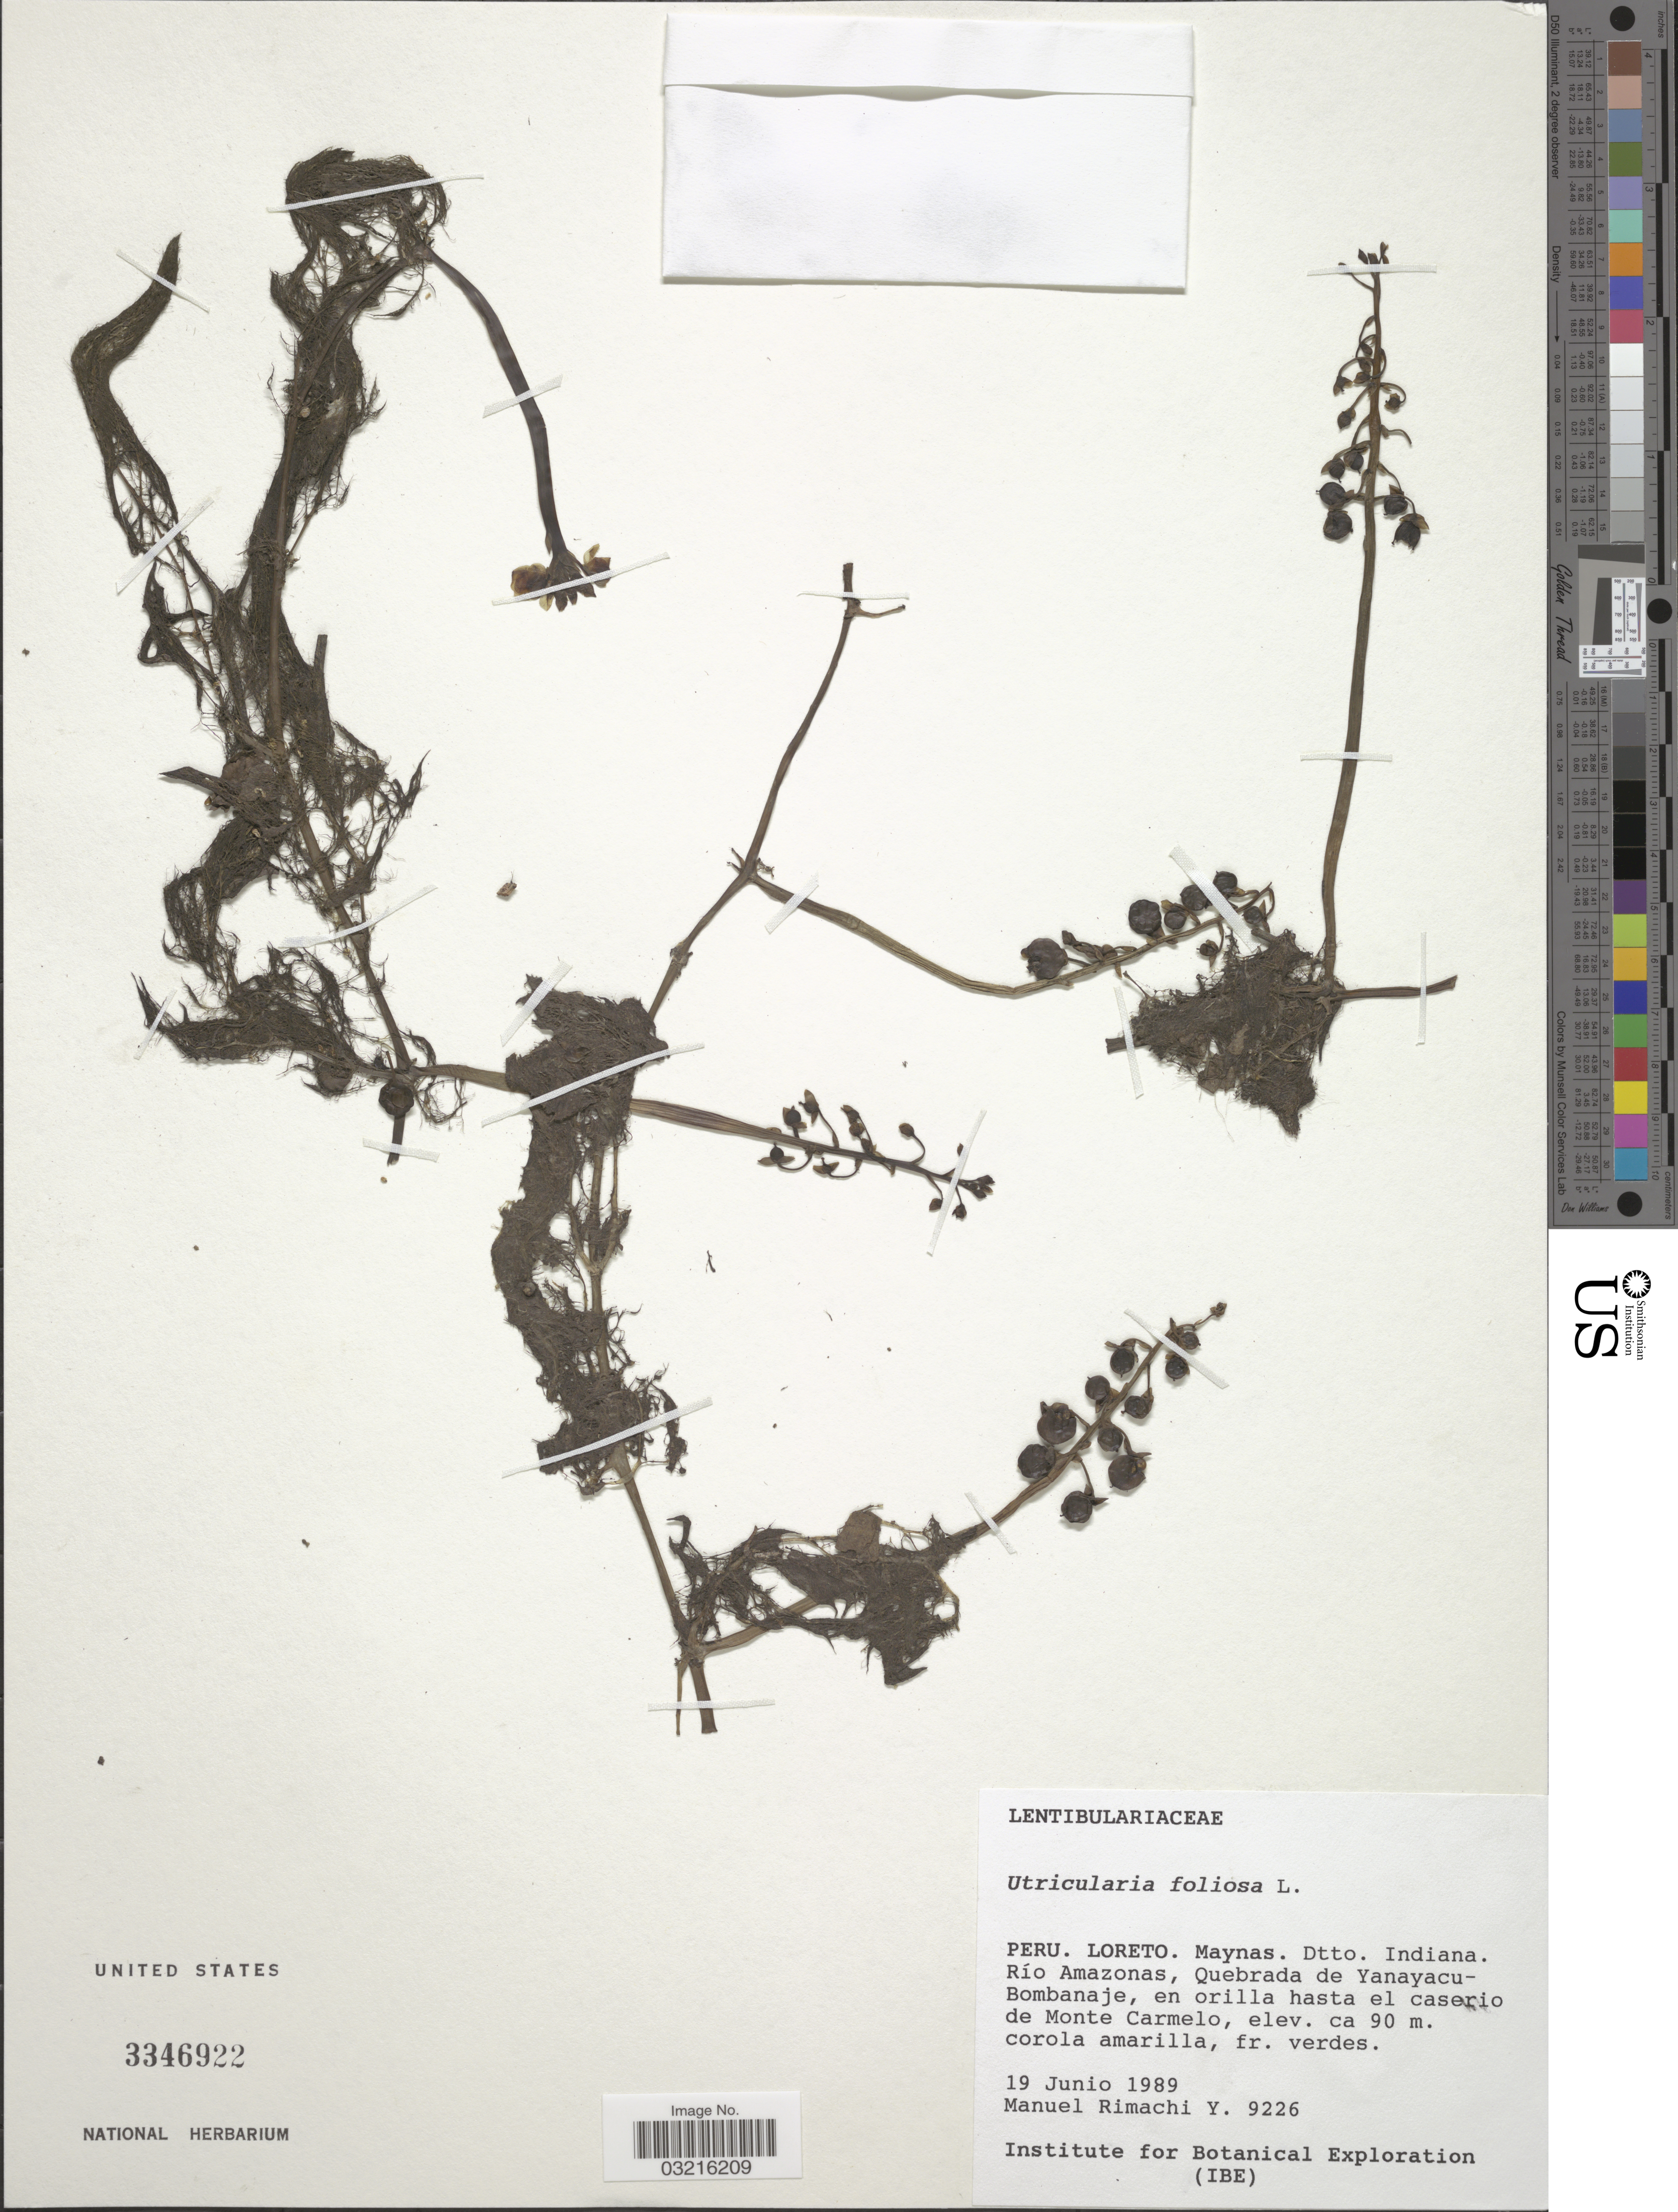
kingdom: Plantae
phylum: Tracheophyta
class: Magnoliopsida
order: Lamiales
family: Lentibulariaceae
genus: Utricularia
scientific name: Utricularia foliosa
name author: L.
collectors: M. Rimachi Y.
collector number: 9226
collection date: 1989-06-19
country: Peru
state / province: Loreto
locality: Maynas. Dtto. Indiana. Río Amazonas, Quebrada de Yanayacu-Bombanaje, en orilla hasta el caserio de Monte Carmelo.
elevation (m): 90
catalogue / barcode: US 3346922